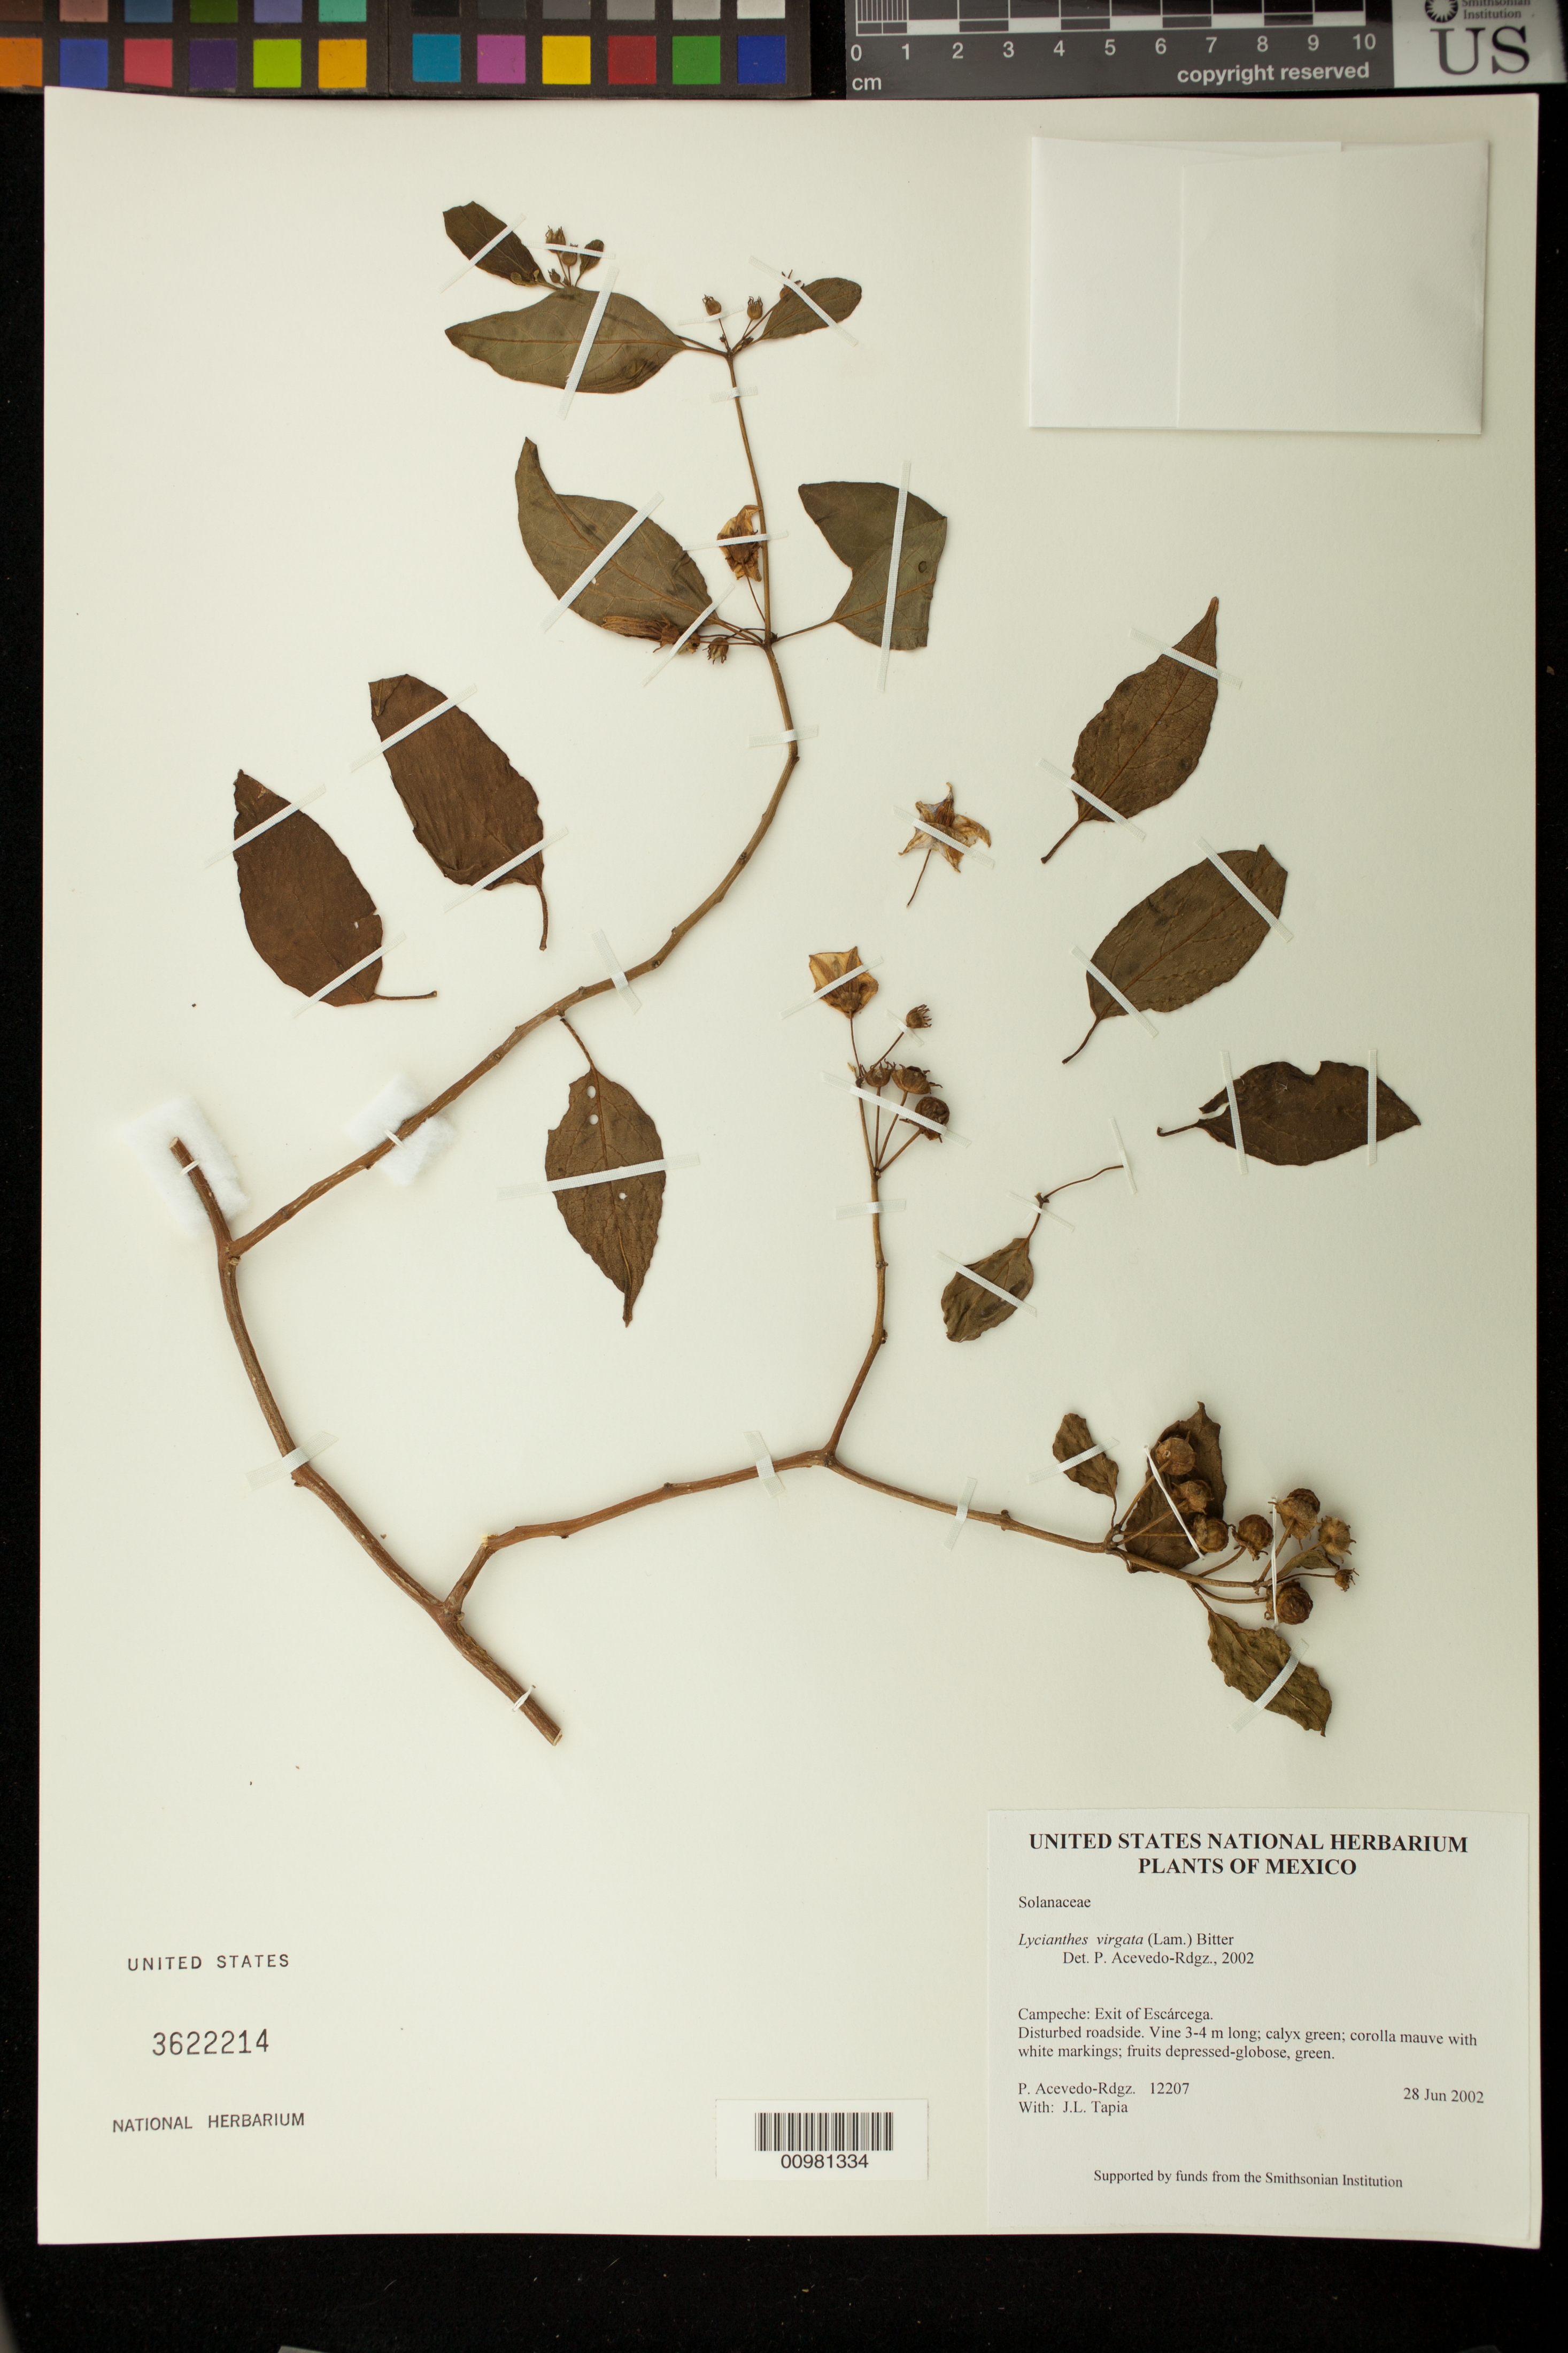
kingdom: Plantae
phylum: Tracheophyta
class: Magnoliopsida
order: Solanales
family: Solanaceae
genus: Lycianthes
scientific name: Lycianthes virgata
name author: (Lam.) Bitter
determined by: Acevedo-Rodríguez, P., (BOT), Smithsonian Institution - National Museum of Natural History (UNITED STATES)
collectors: P. Acevedo-Rodr. & J. L. Tapia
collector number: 12207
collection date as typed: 28 Jun 2002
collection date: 2002-06-28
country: Mexico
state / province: Campeche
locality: Campeche: Exit of Escárcega.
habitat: Disturbed roadside.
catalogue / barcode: US 3622214